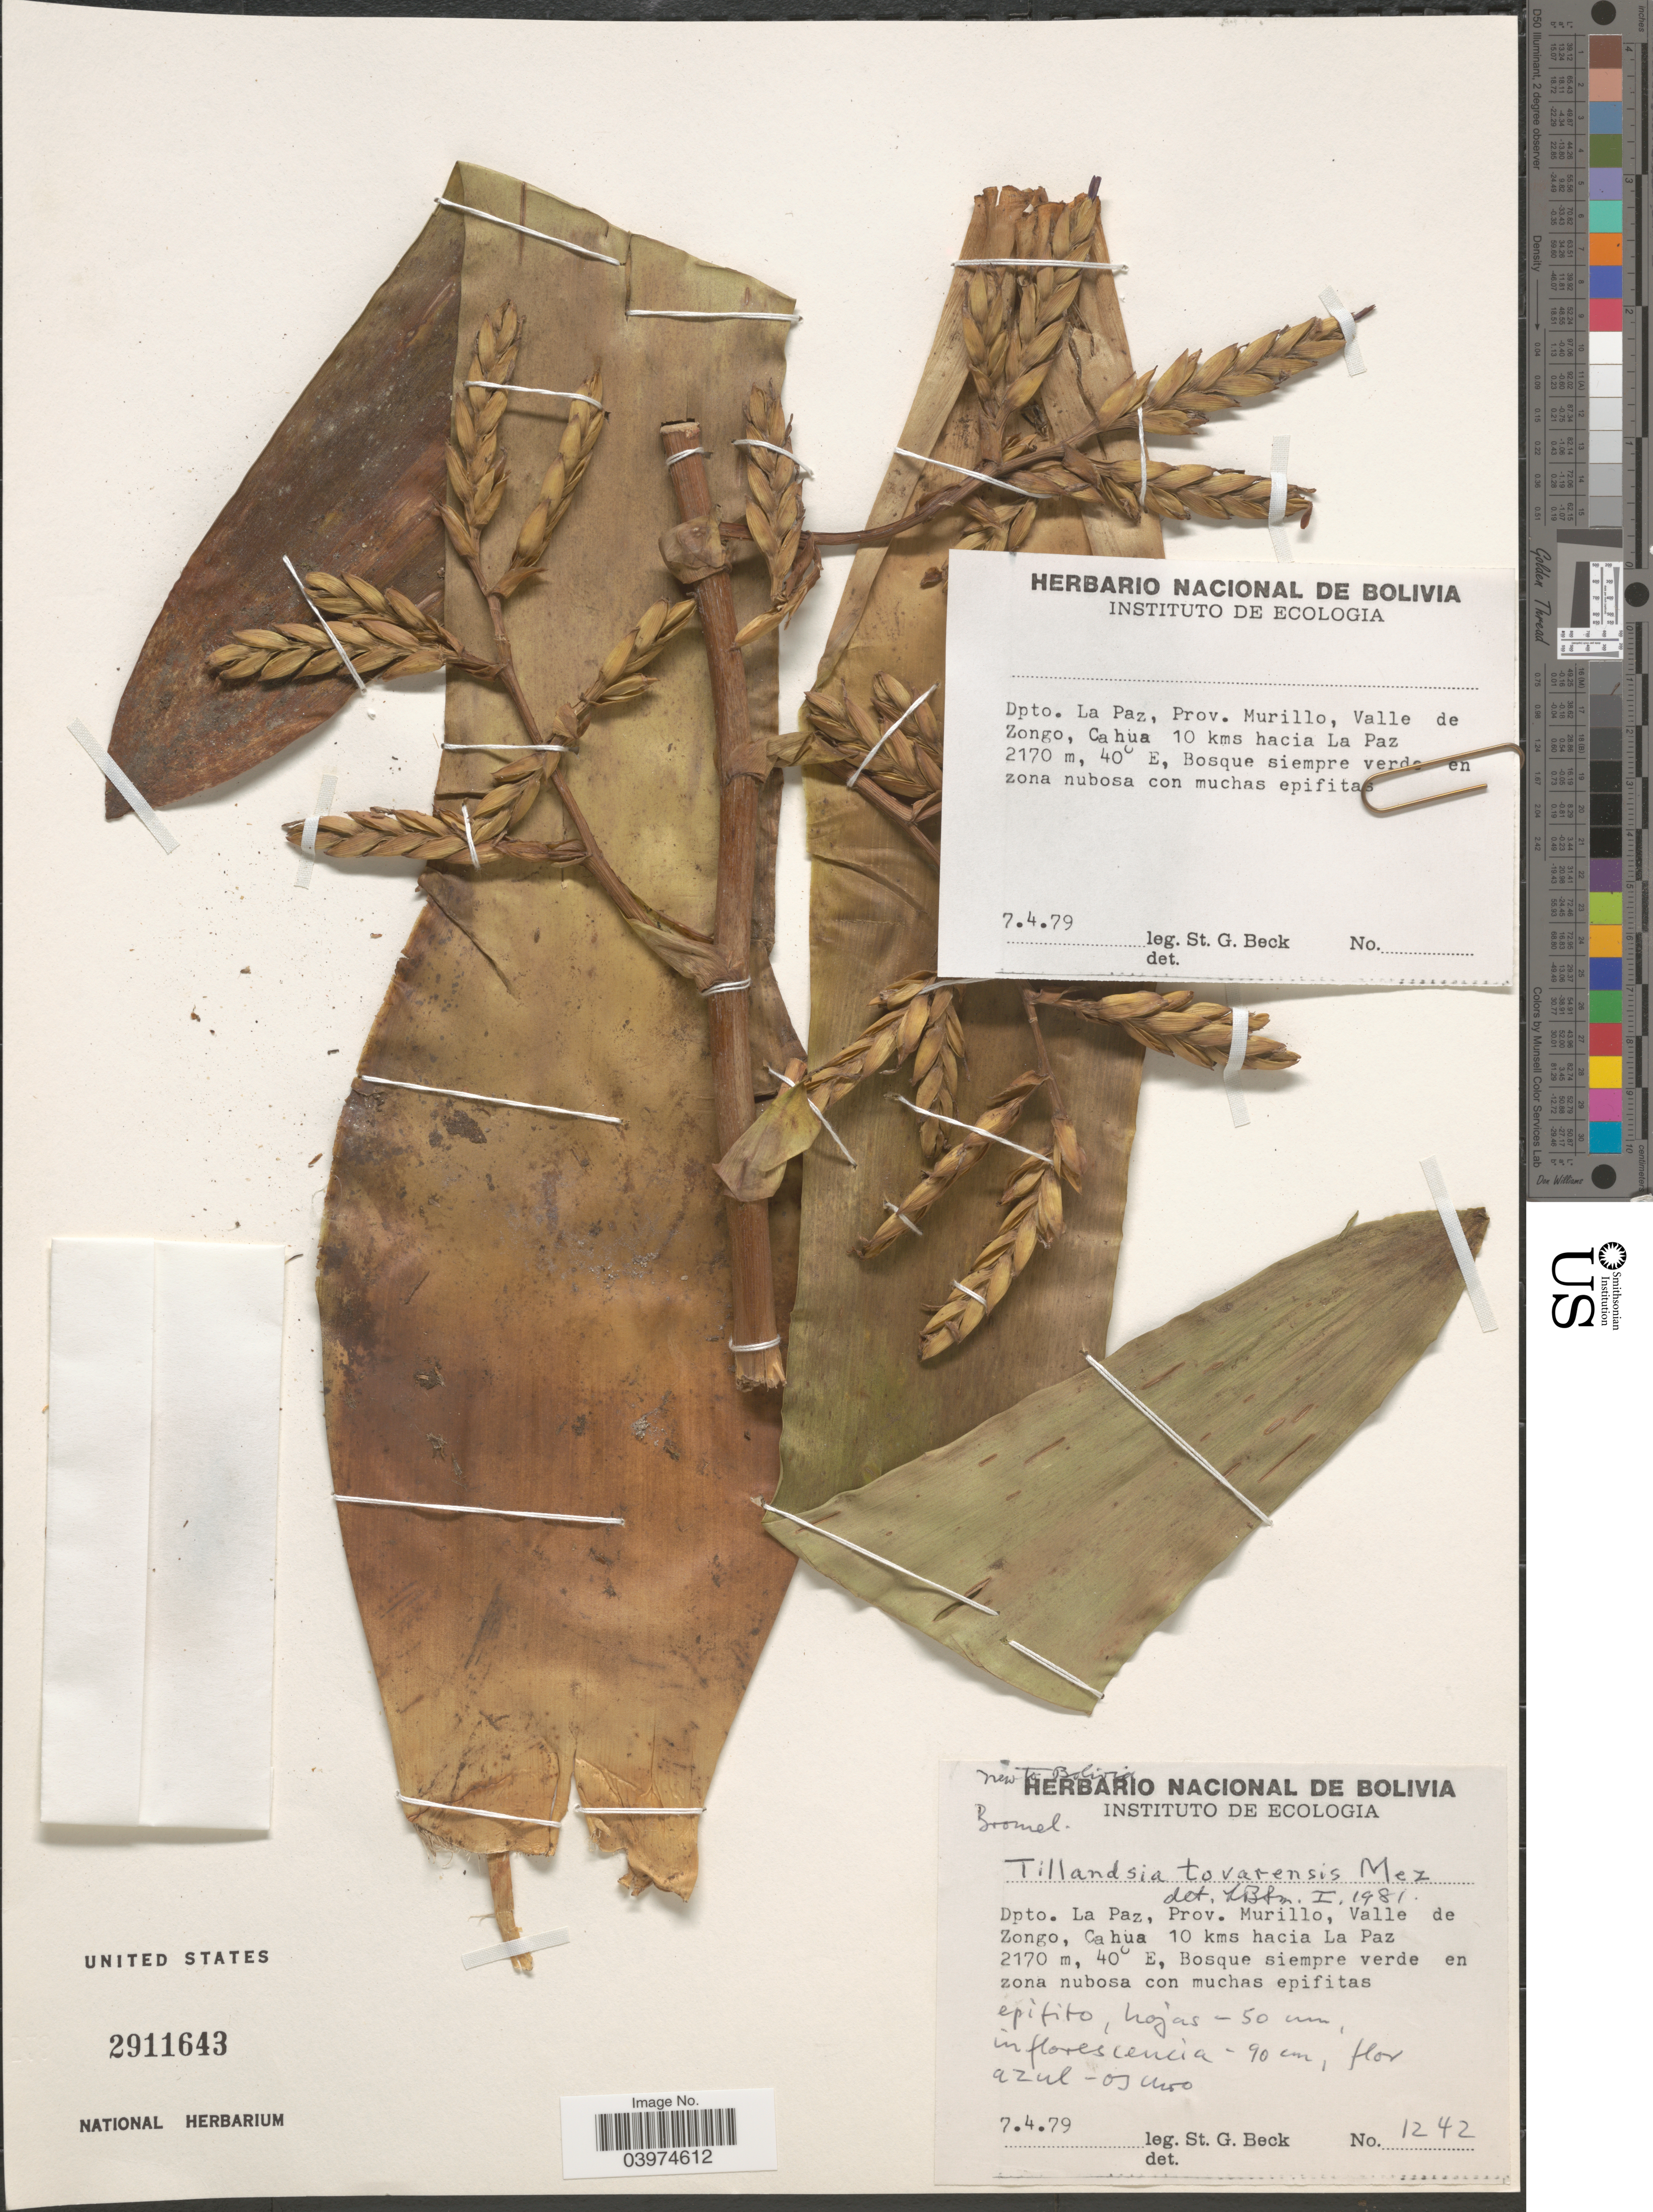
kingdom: Plantae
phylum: Tracheophyta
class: Liliopsida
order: Poales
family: Bromeliaceae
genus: Tillandsia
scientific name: Tillandsia tovarensis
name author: Mez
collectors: S. G. Beck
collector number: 1242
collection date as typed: Transcribed d/m/y: 7/4/79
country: Bolivia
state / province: La Paz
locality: Dpto. La Paz, Prov. Murillo, Valle de Zogo, Cahua 10 kms hacia La Paz.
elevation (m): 2170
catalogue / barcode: US 2911643